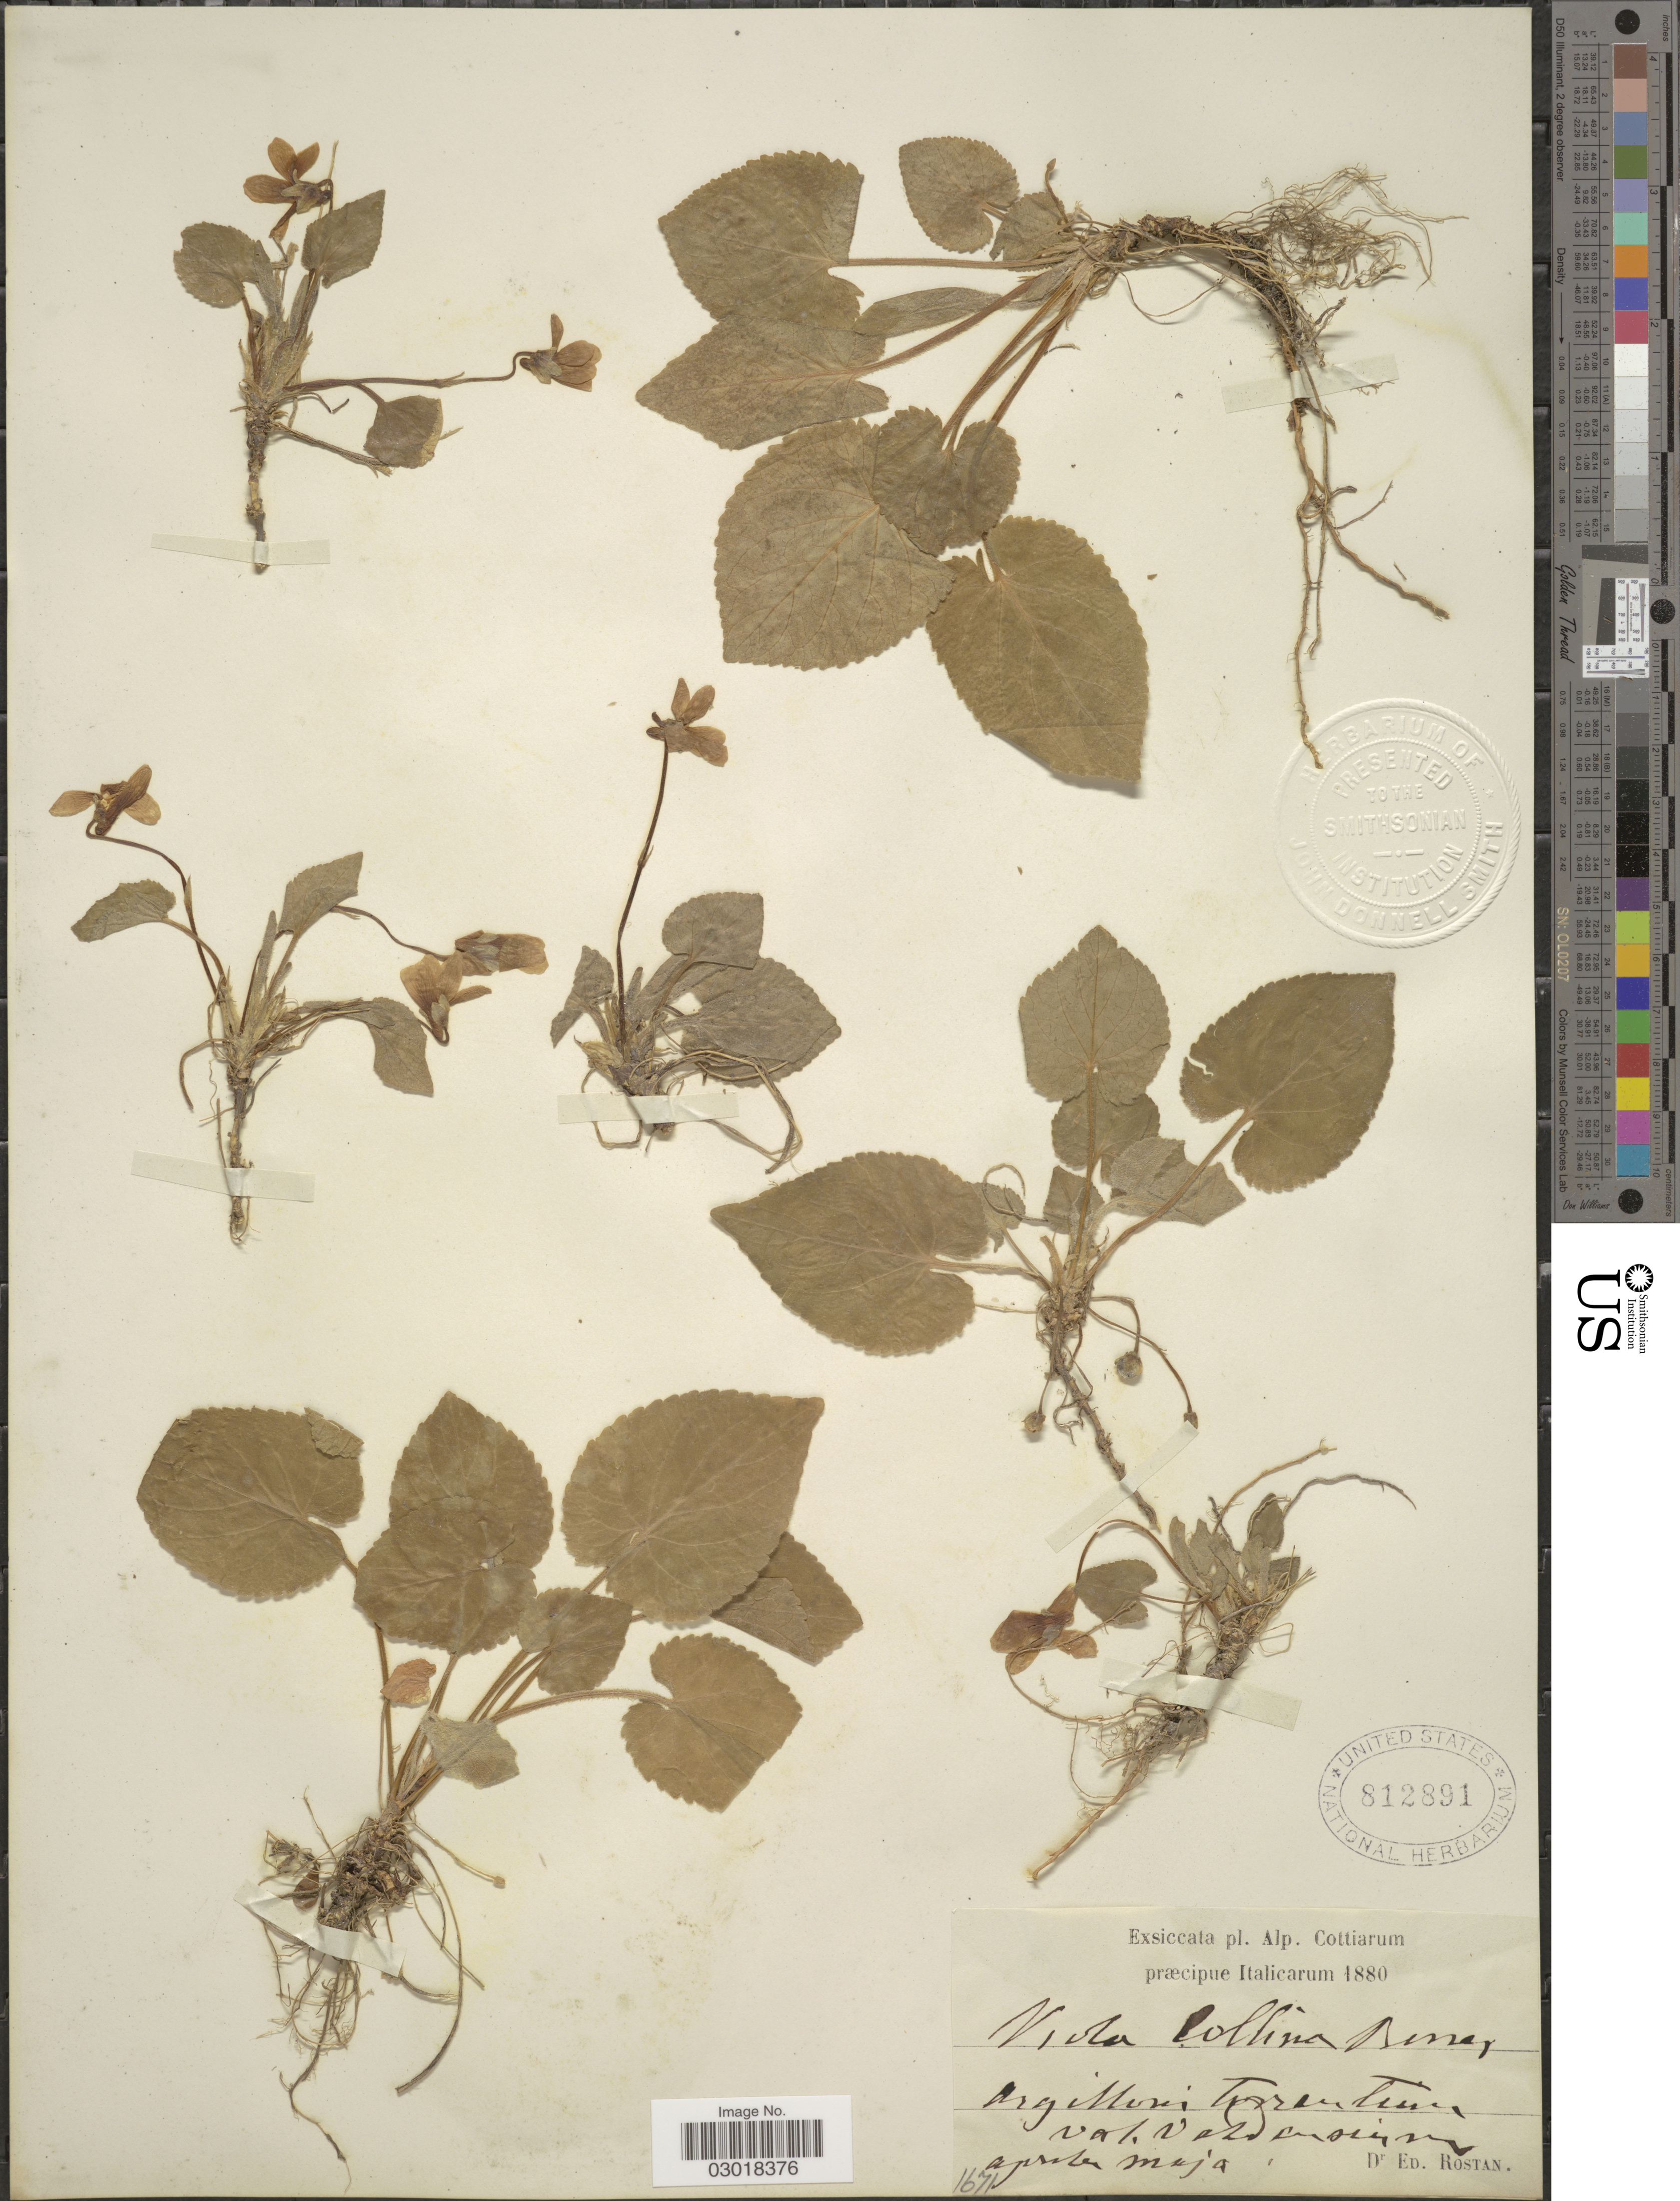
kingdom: Plantae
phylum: Tracheophyta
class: Magnoliopsida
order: Malpighiales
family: Violaceae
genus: Viola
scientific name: Viola collina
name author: Besser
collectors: E. Rostan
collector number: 1671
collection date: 1880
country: Italy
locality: Orgilloris Torentium val. Vatoiensien apreta muja. [interpreted]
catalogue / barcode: US 812891